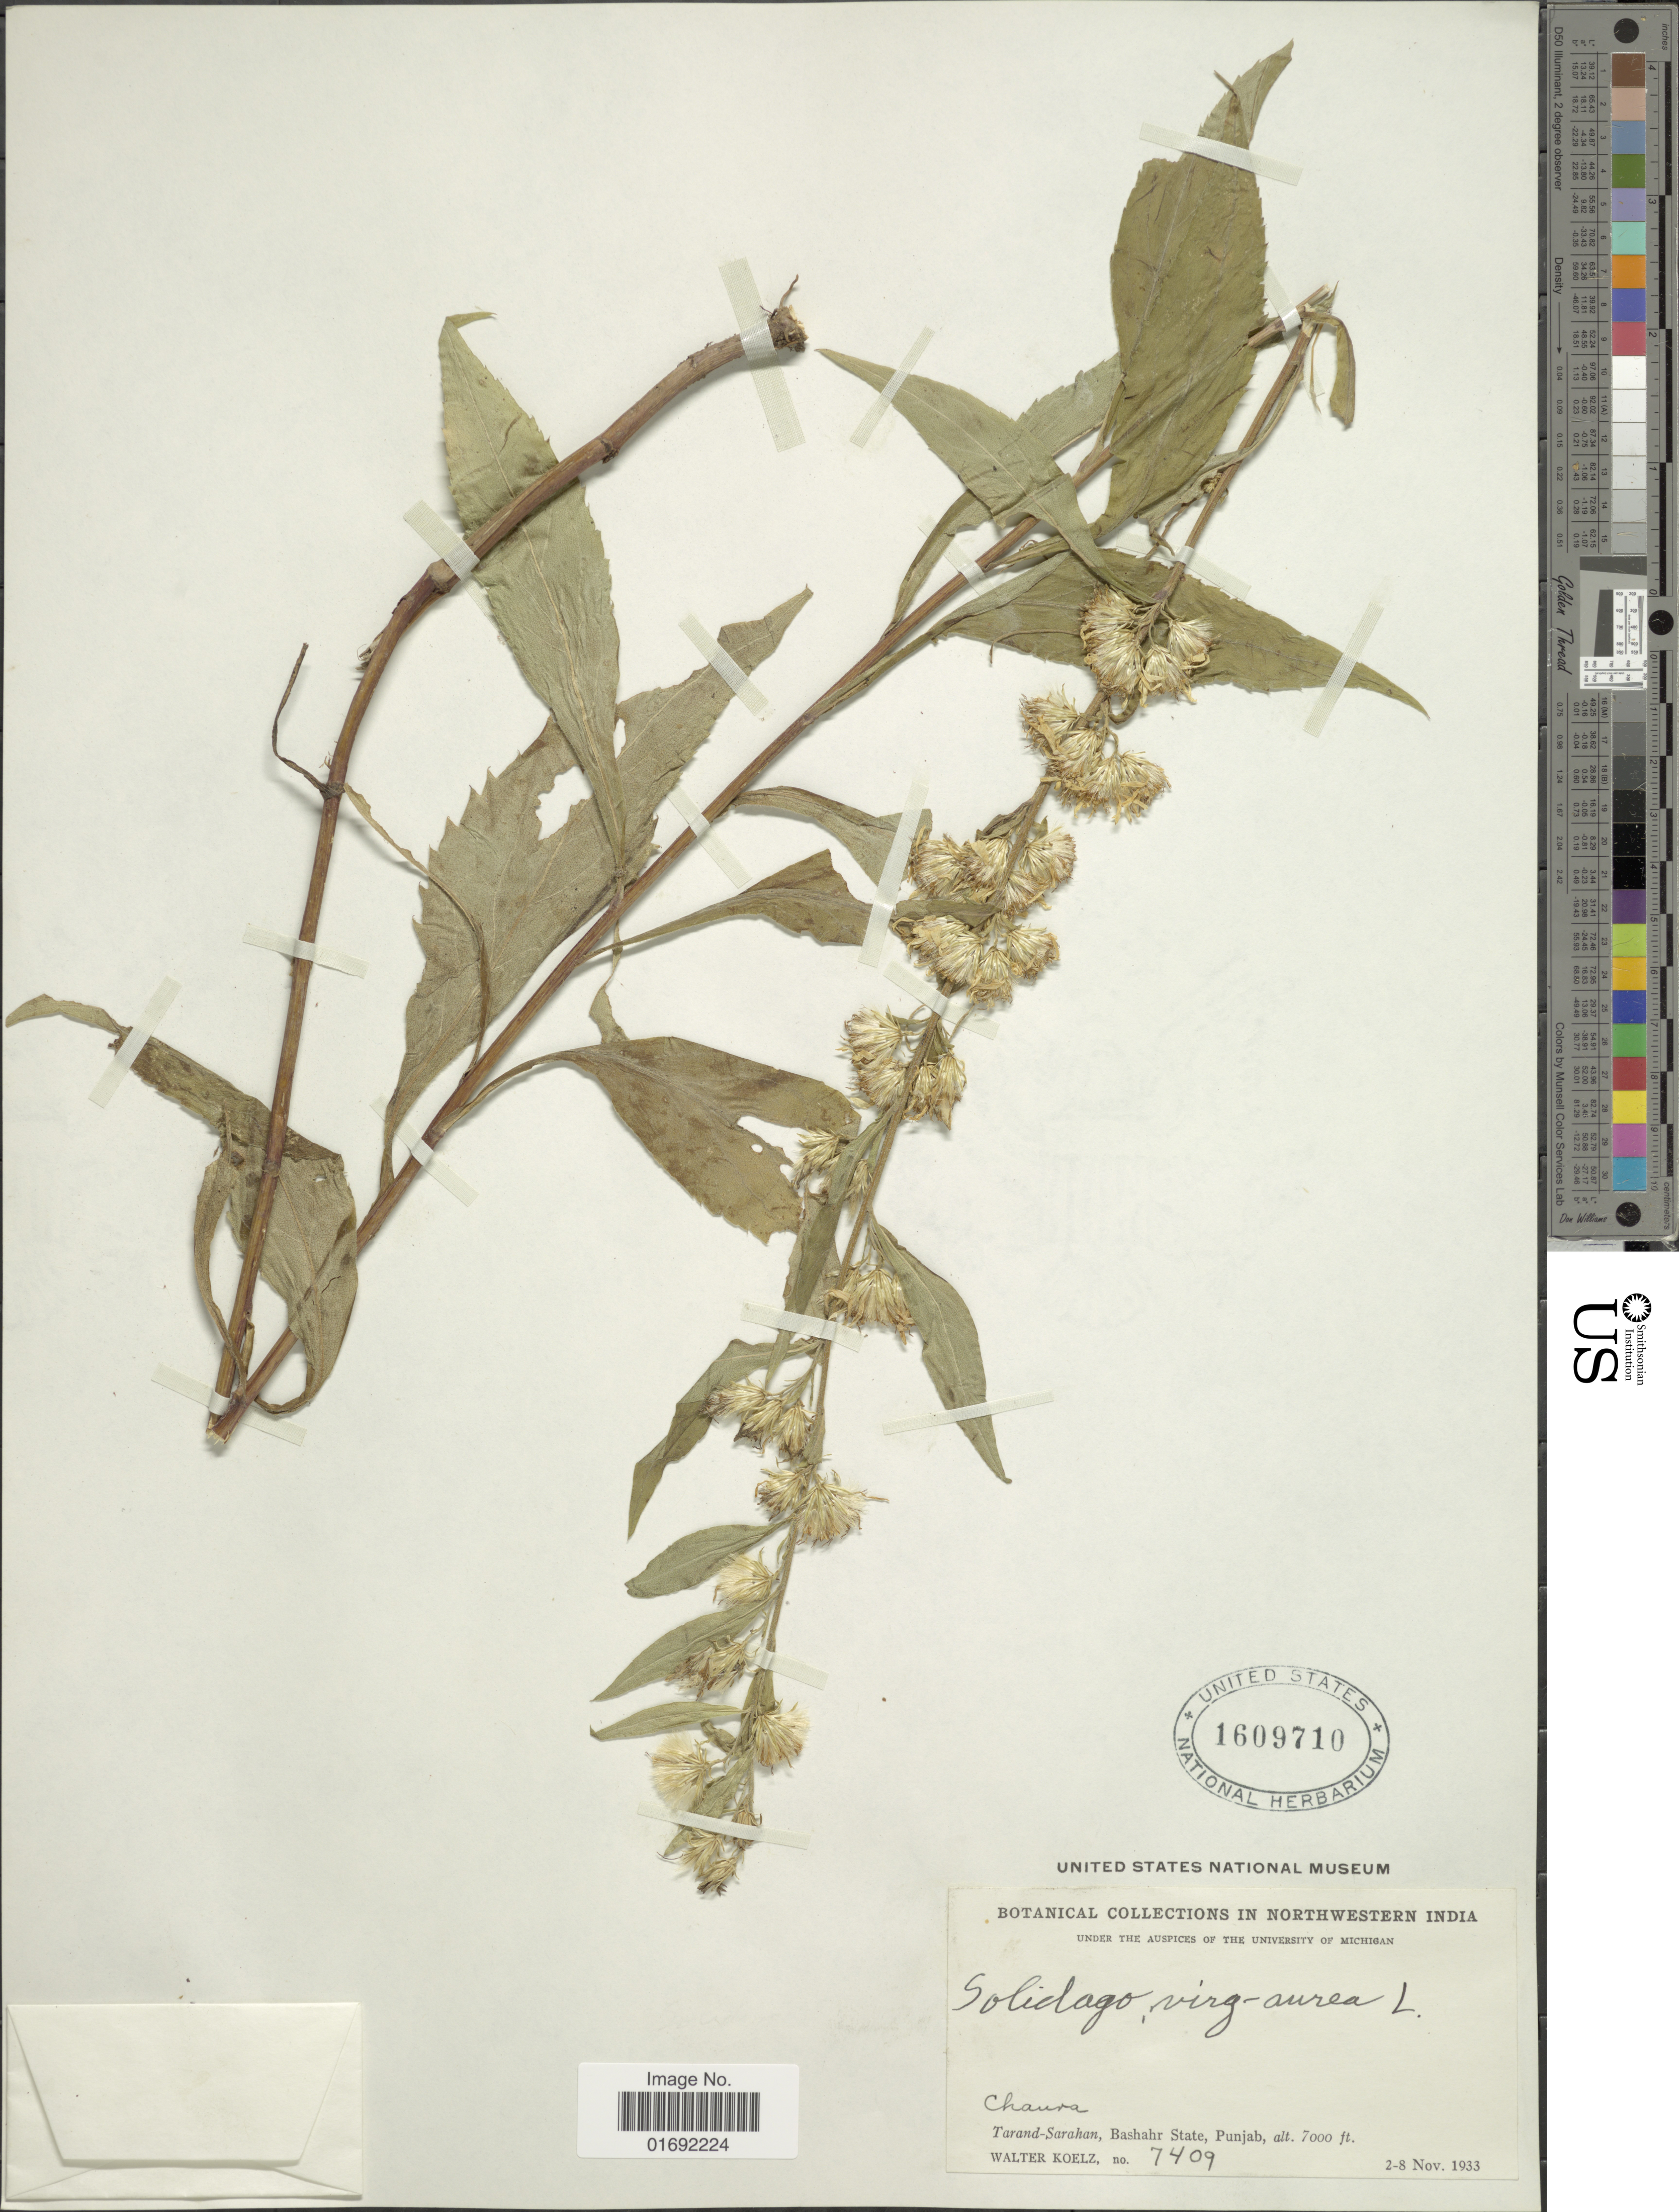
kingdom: Plantae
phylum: Tracheophyta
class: Magnoliopsida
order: Asterales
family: Asteraceae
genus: Solidago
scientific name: Solidago virgaurea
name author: L.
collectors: W. N. Koelz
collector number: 7409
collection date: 1933-11-02/1933-11-08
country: India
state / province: Punjab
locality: Northwestern India, Tarand-Sarahan, Bashahr State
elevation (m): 2134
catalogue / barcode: US 1609710